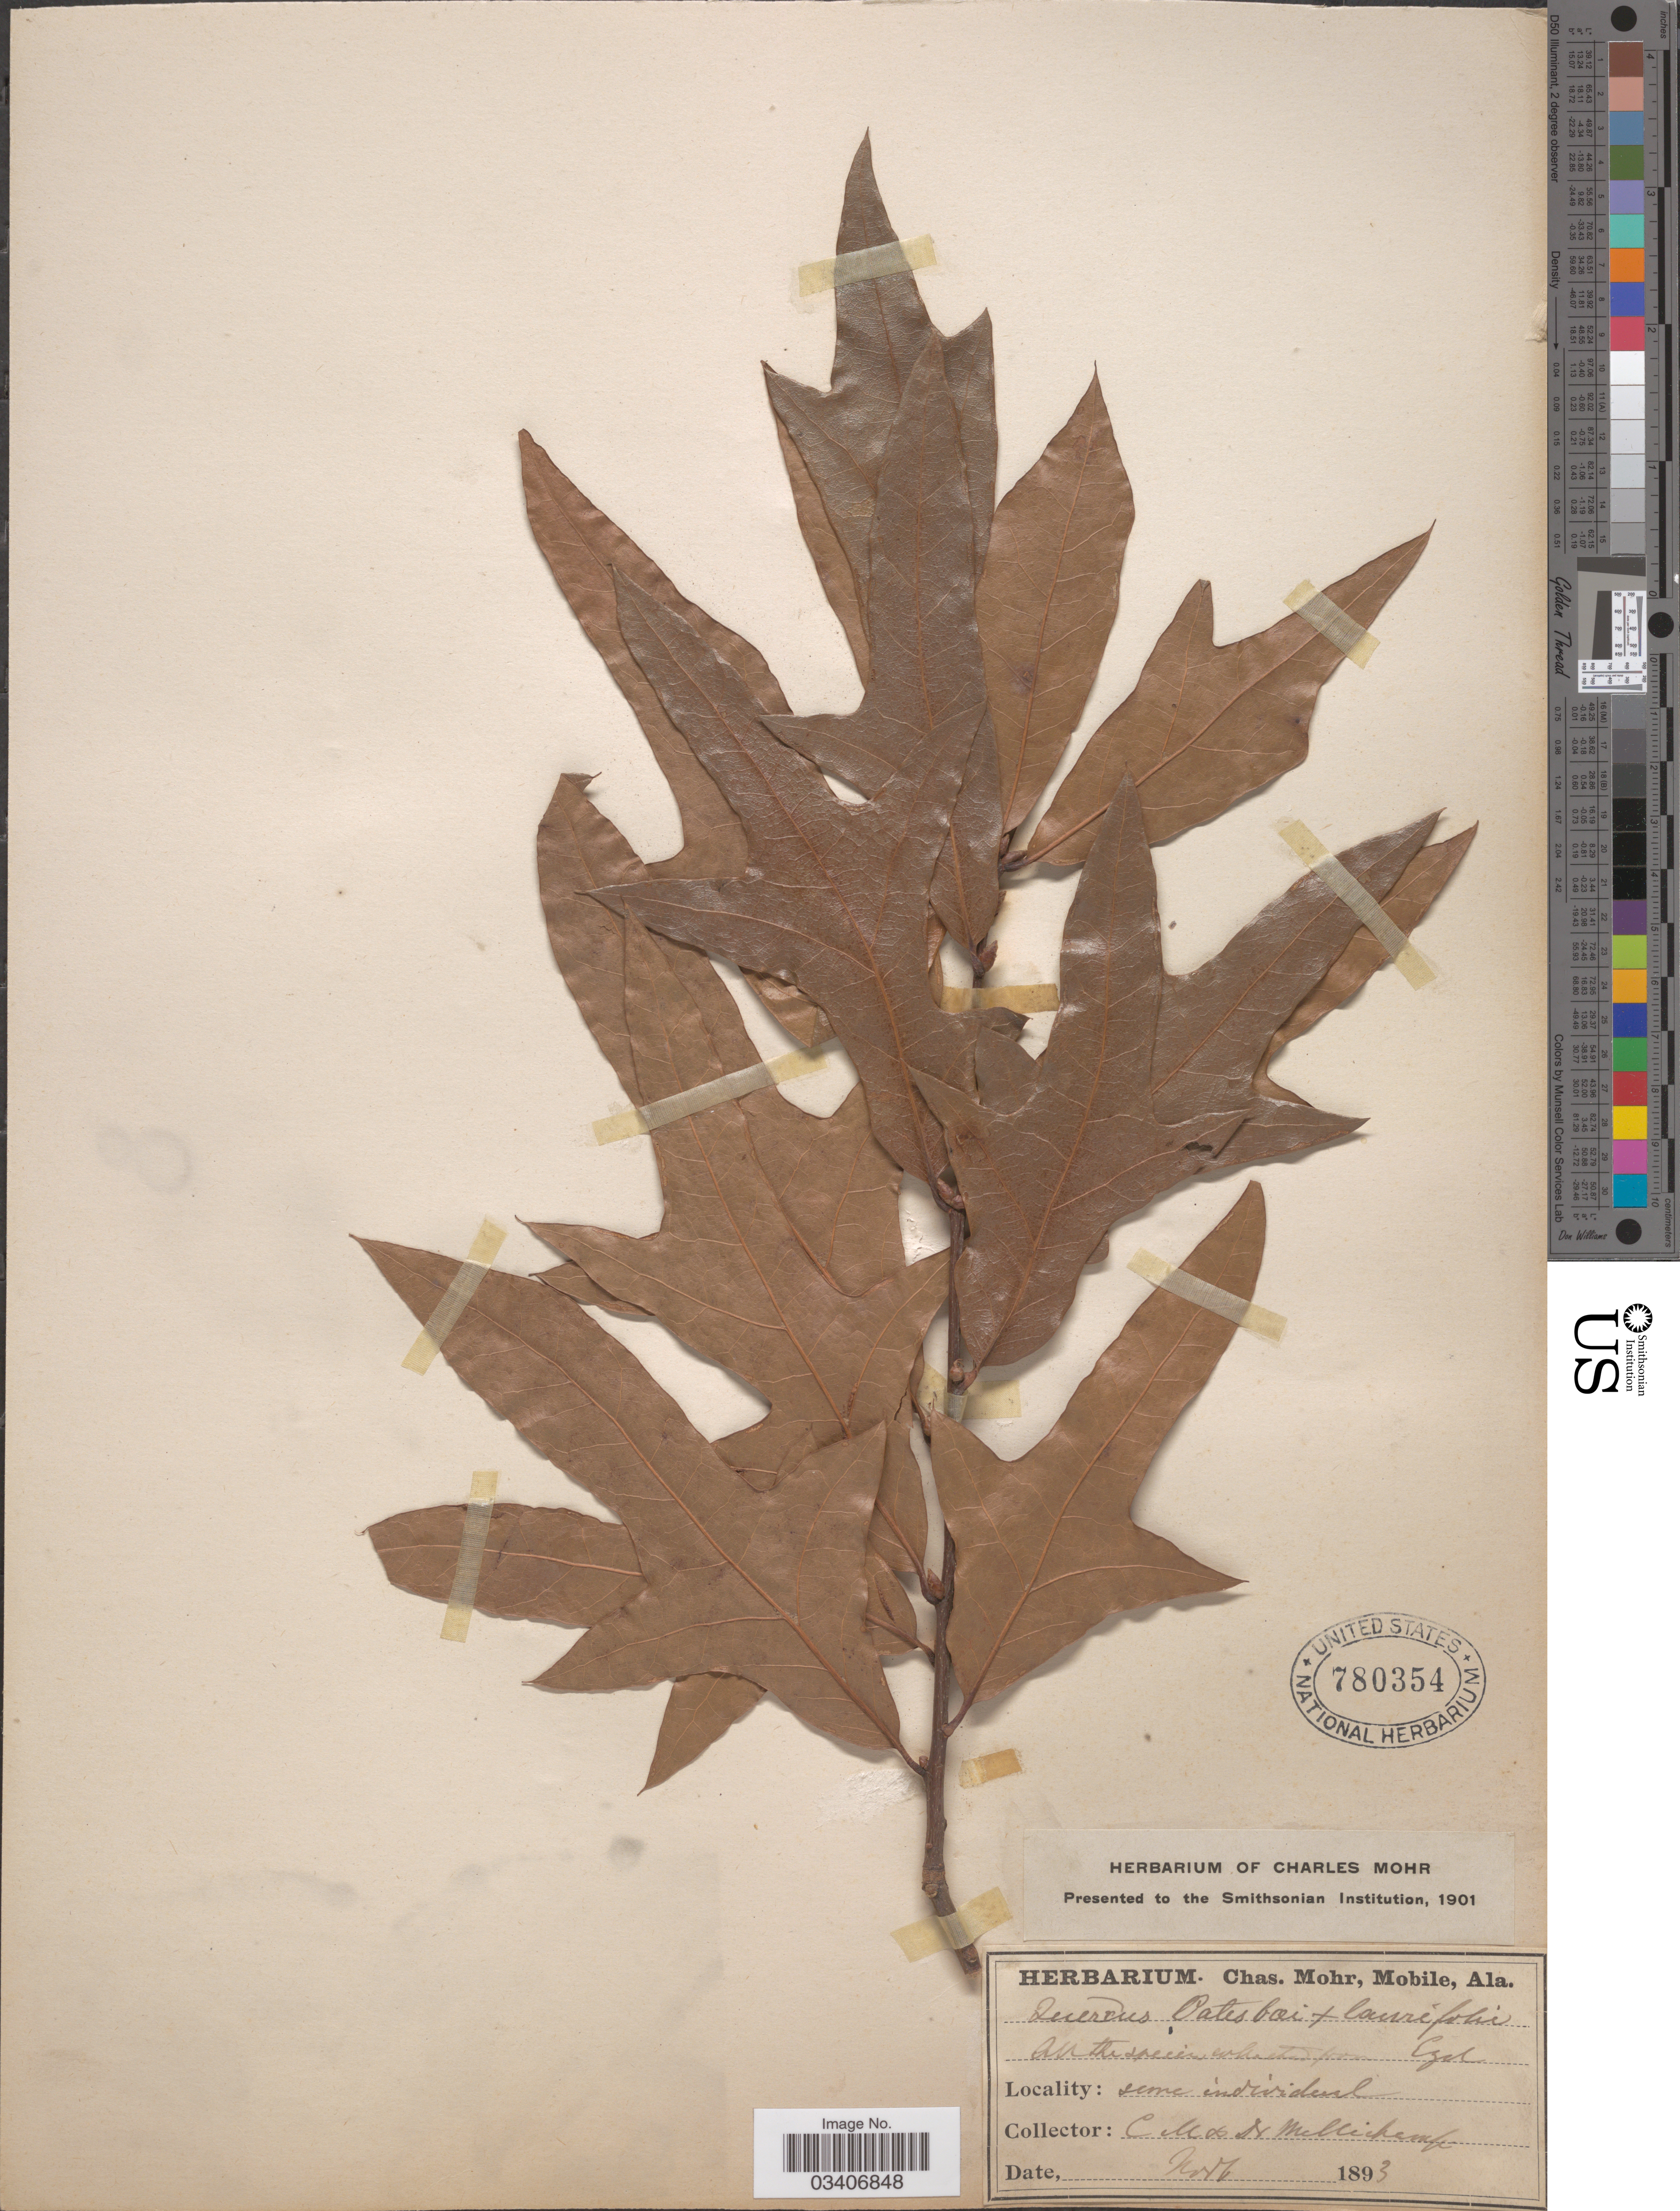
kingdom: Plantae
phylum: Tracheophyta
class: Magnoliopsida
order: Fagales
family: Fagaceae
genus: Quercus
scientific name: Quercus x mellichampii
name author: Trel.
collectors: C. Mohr & -. Mellichamp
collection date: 1893-11-06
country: United States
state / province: Alabama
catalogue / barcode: US 780354